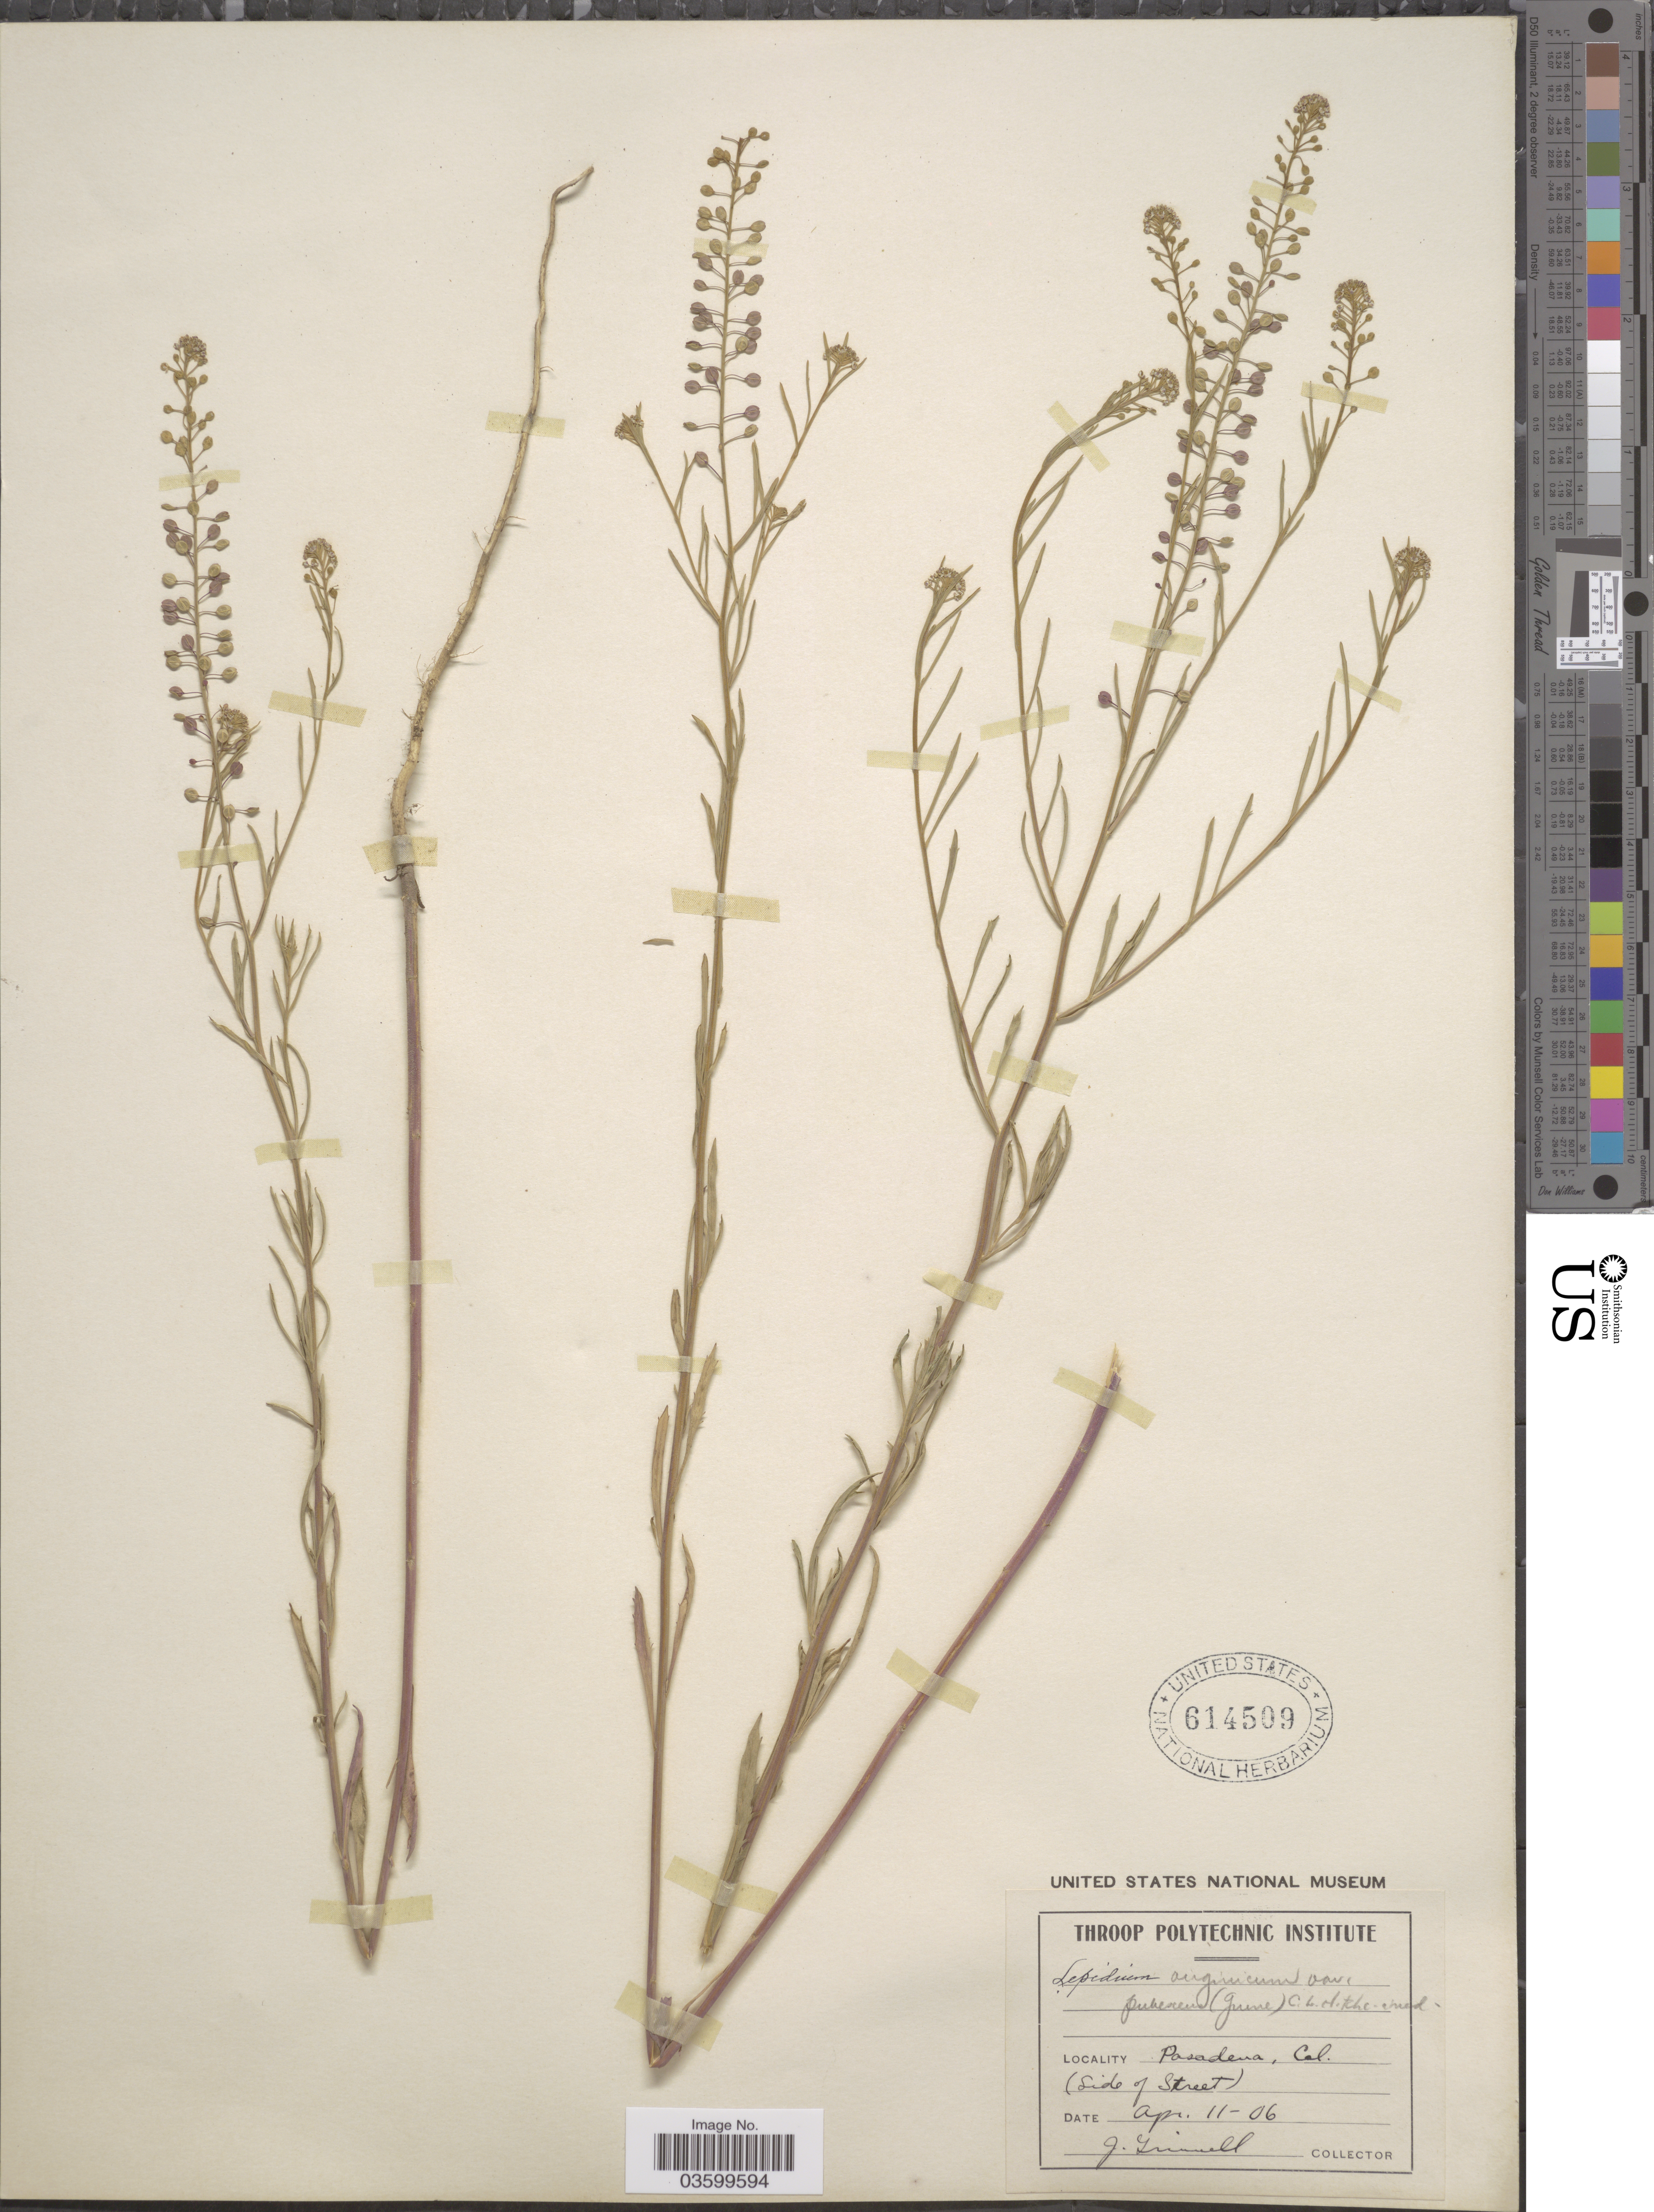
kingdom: Plantae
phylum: Tracheophyta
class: Magnoliopsida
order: Brassicales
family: Brassicaceae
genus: Lepidium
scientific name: Lepidium virginicum var. pubescens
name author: (Greene) C.L. Hitchc.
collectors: J. Grinnell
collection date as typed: Transcribed d/m/y: 11/4/6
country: United States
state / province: California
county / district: Los Angeles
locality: Pasadena. (Side of Street).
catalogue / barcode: US 614509